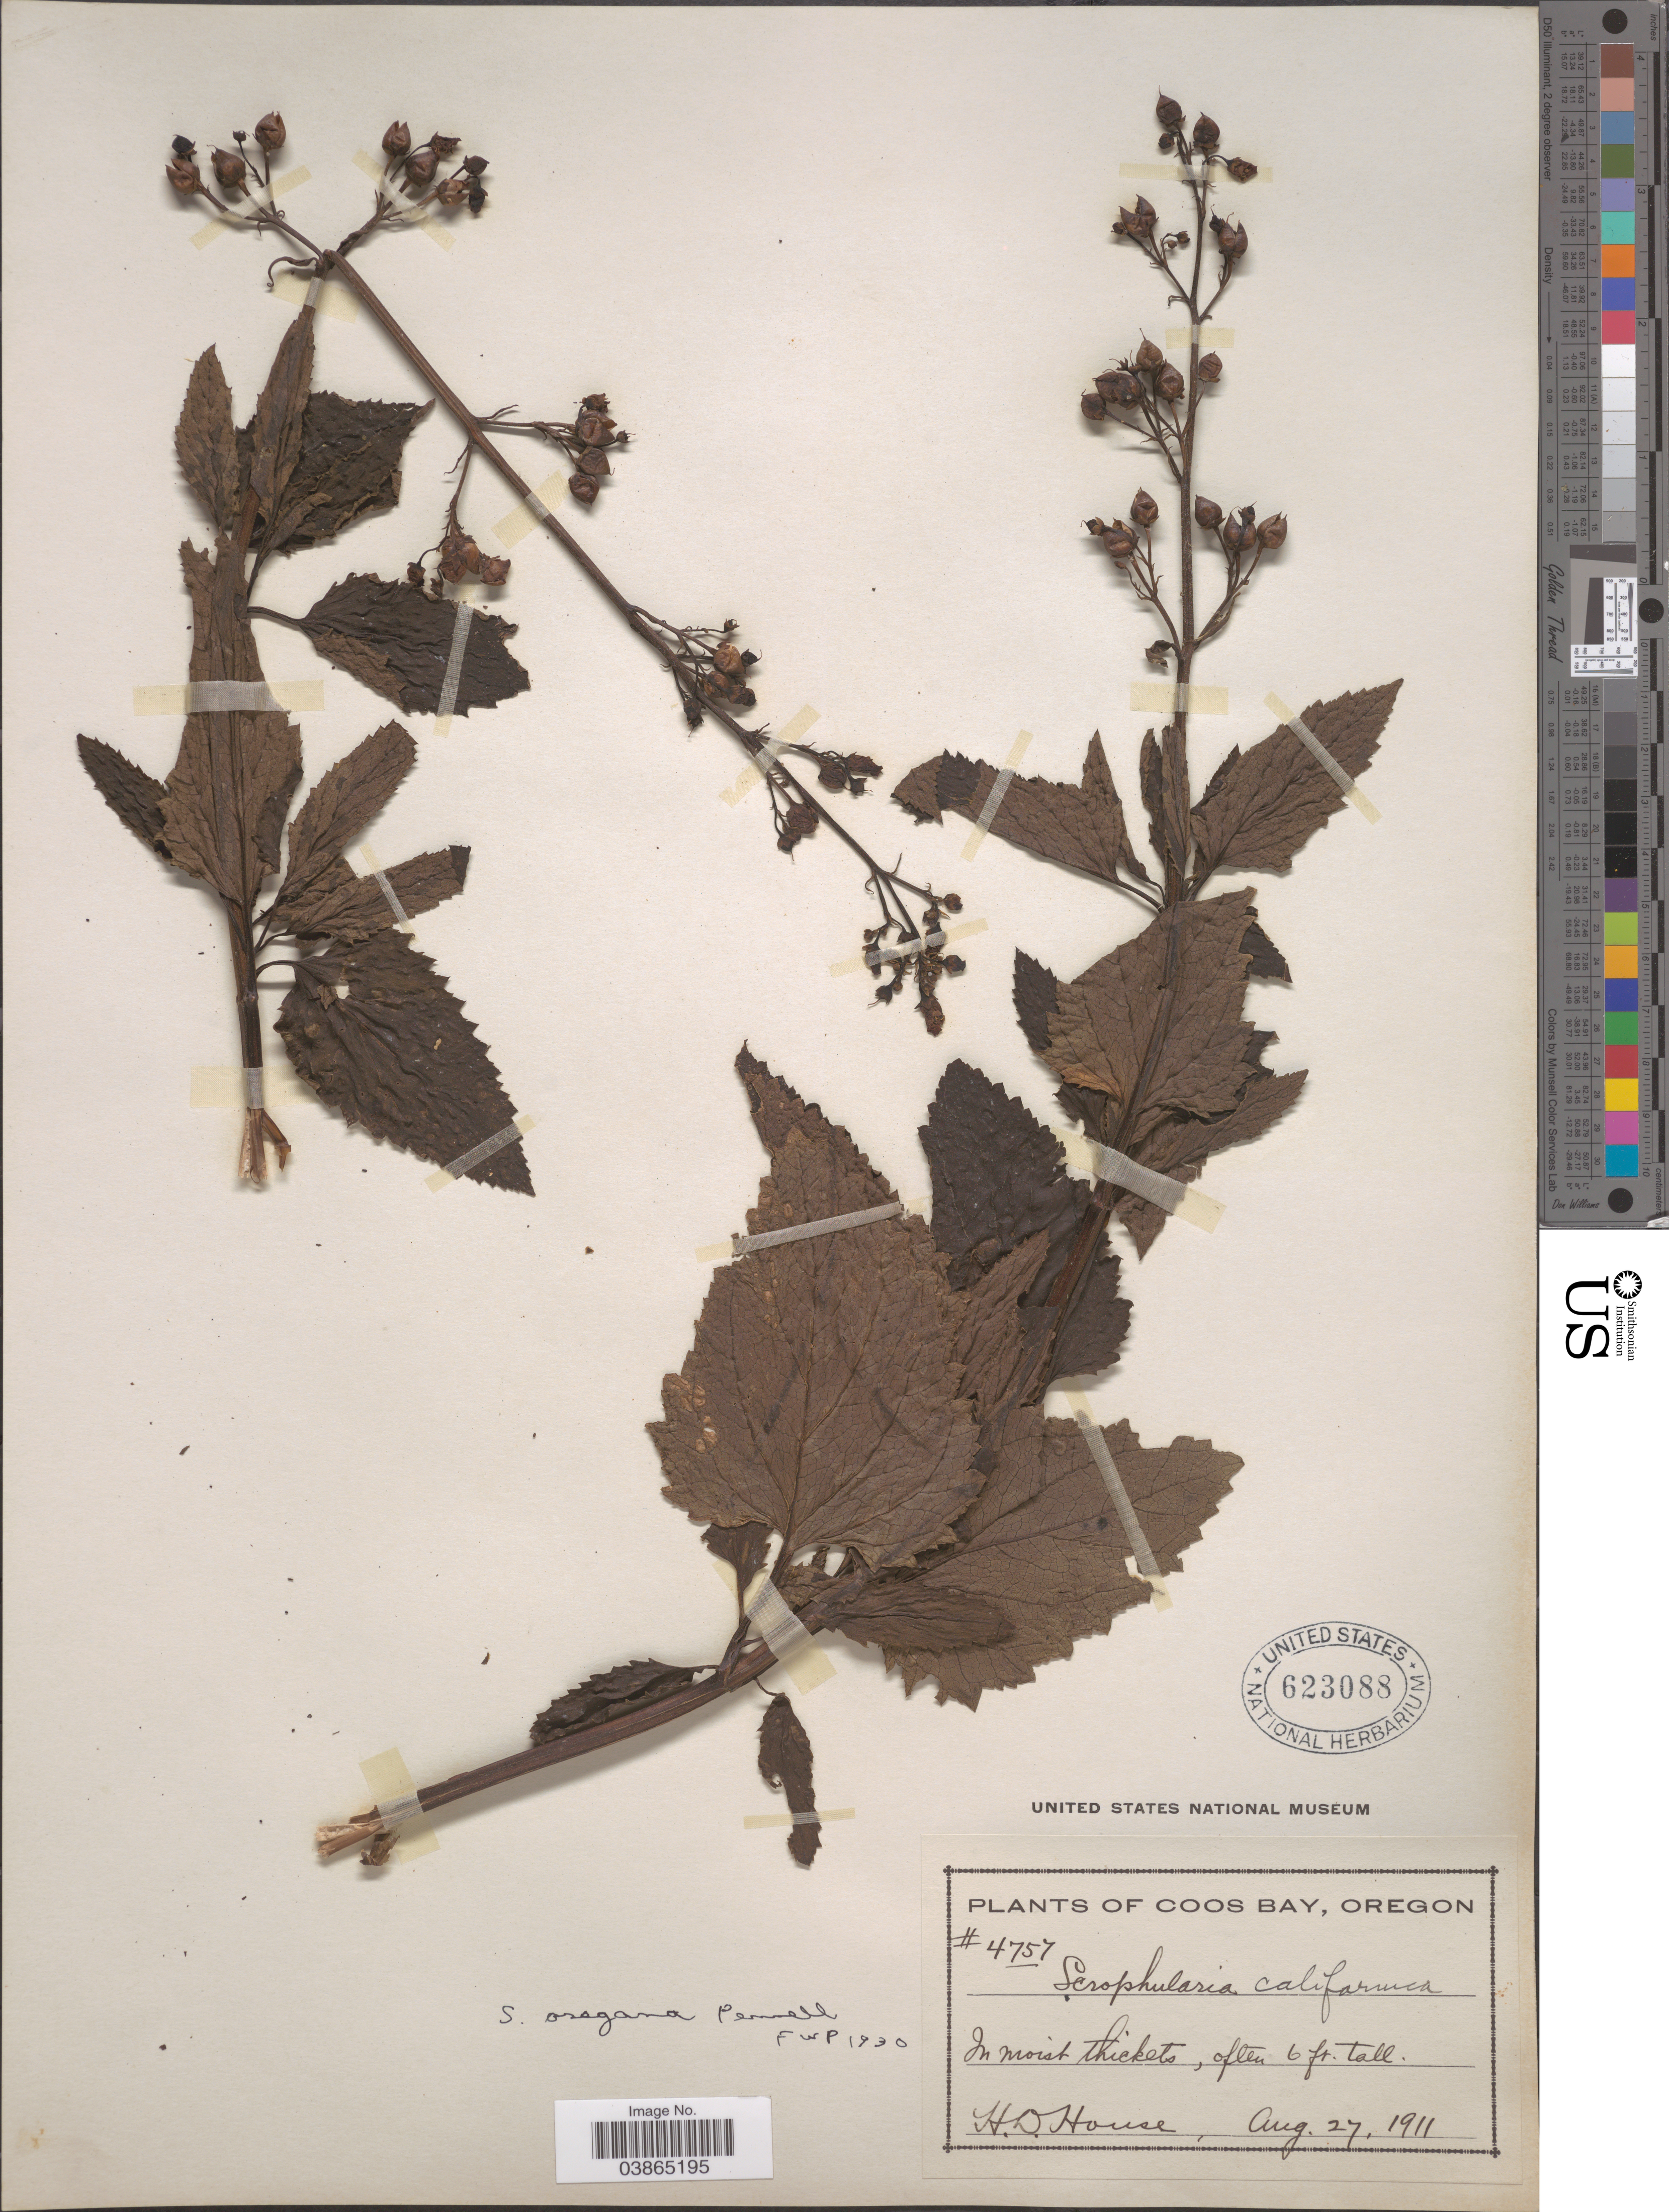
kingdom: Plantae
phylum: Tracheophyta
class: Magnoliopsida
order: Lamiales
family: Scrophulariaceae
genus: Scrophularia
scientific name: Scrophularia oregana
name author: Pennell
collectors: H. D. House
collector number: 4757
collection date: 1911-08-27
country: United States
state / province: Oregon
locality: Coos Bay.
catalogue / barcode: US 623088